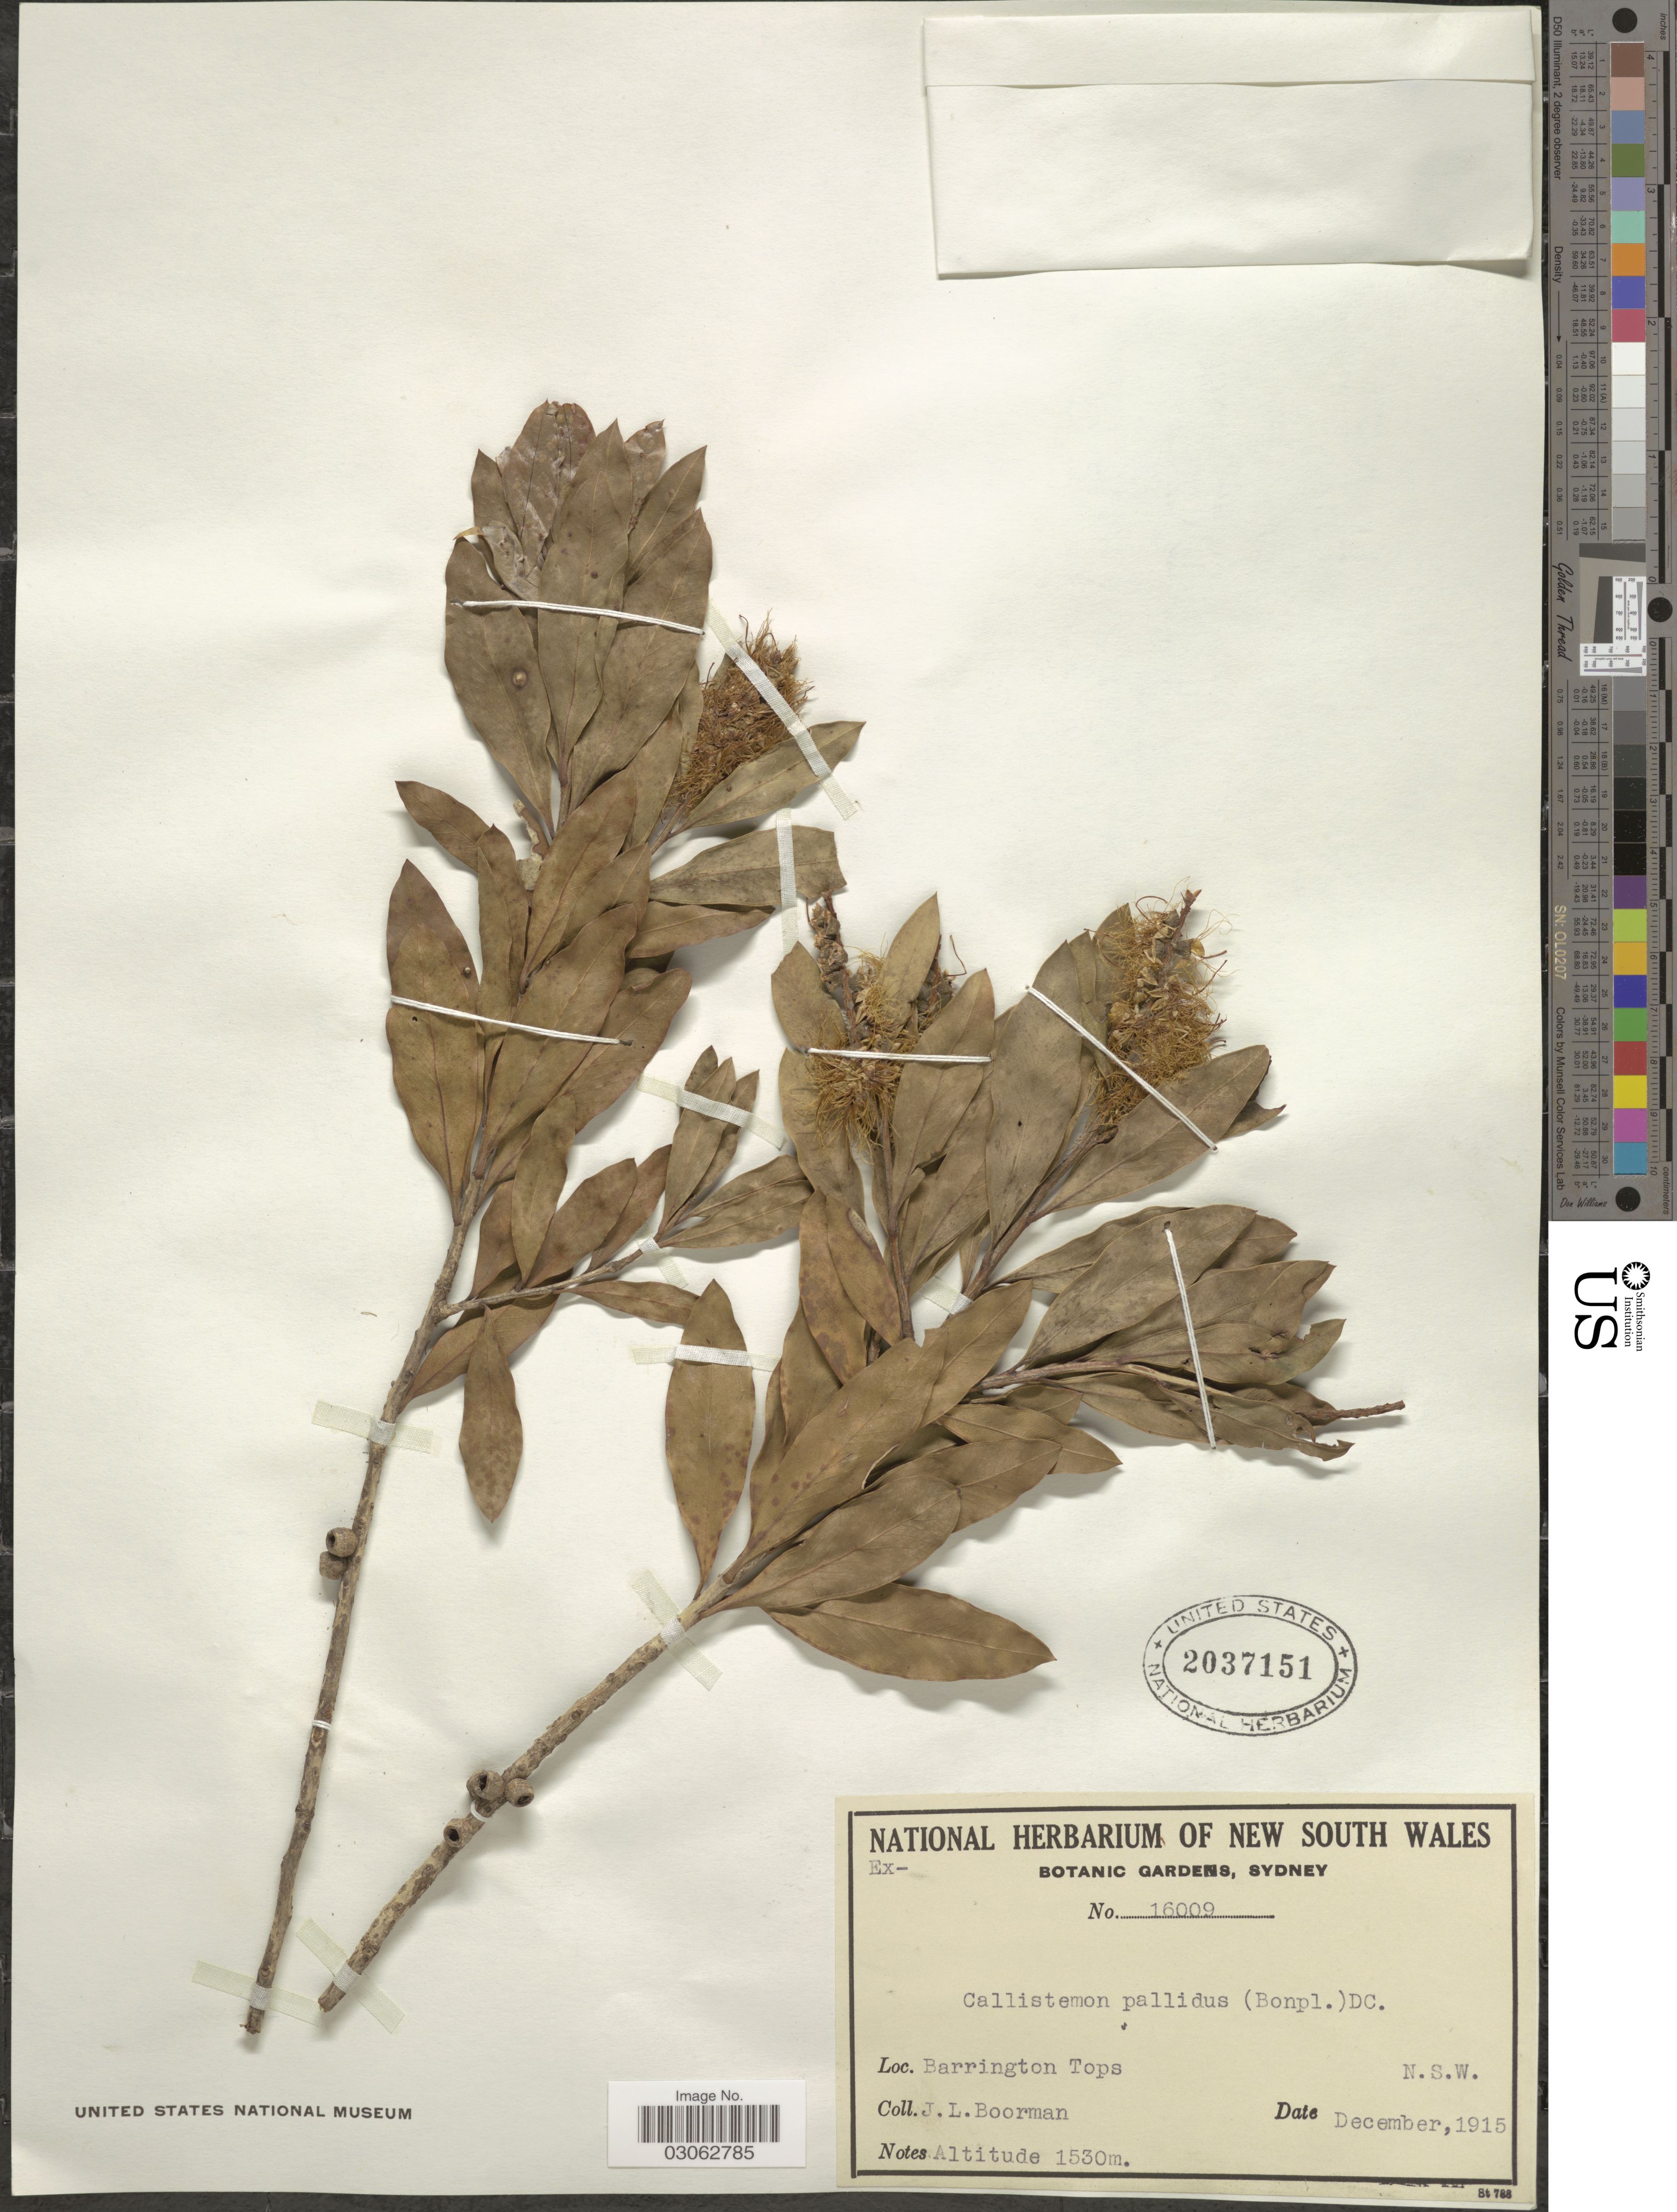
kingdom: Plantae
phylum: Tracheophyta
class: Magnoliopsida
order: Myrtales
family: Myrtaceae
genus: Callistemon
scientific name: Callistemon pallidus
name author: (Bonpl.) DC.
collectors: J. Boorman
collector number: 16009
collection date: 1915-12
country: Australia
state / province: New South Wales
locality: Barrington Tops. N.S.W.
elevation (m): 1530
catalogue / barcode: US 2037151